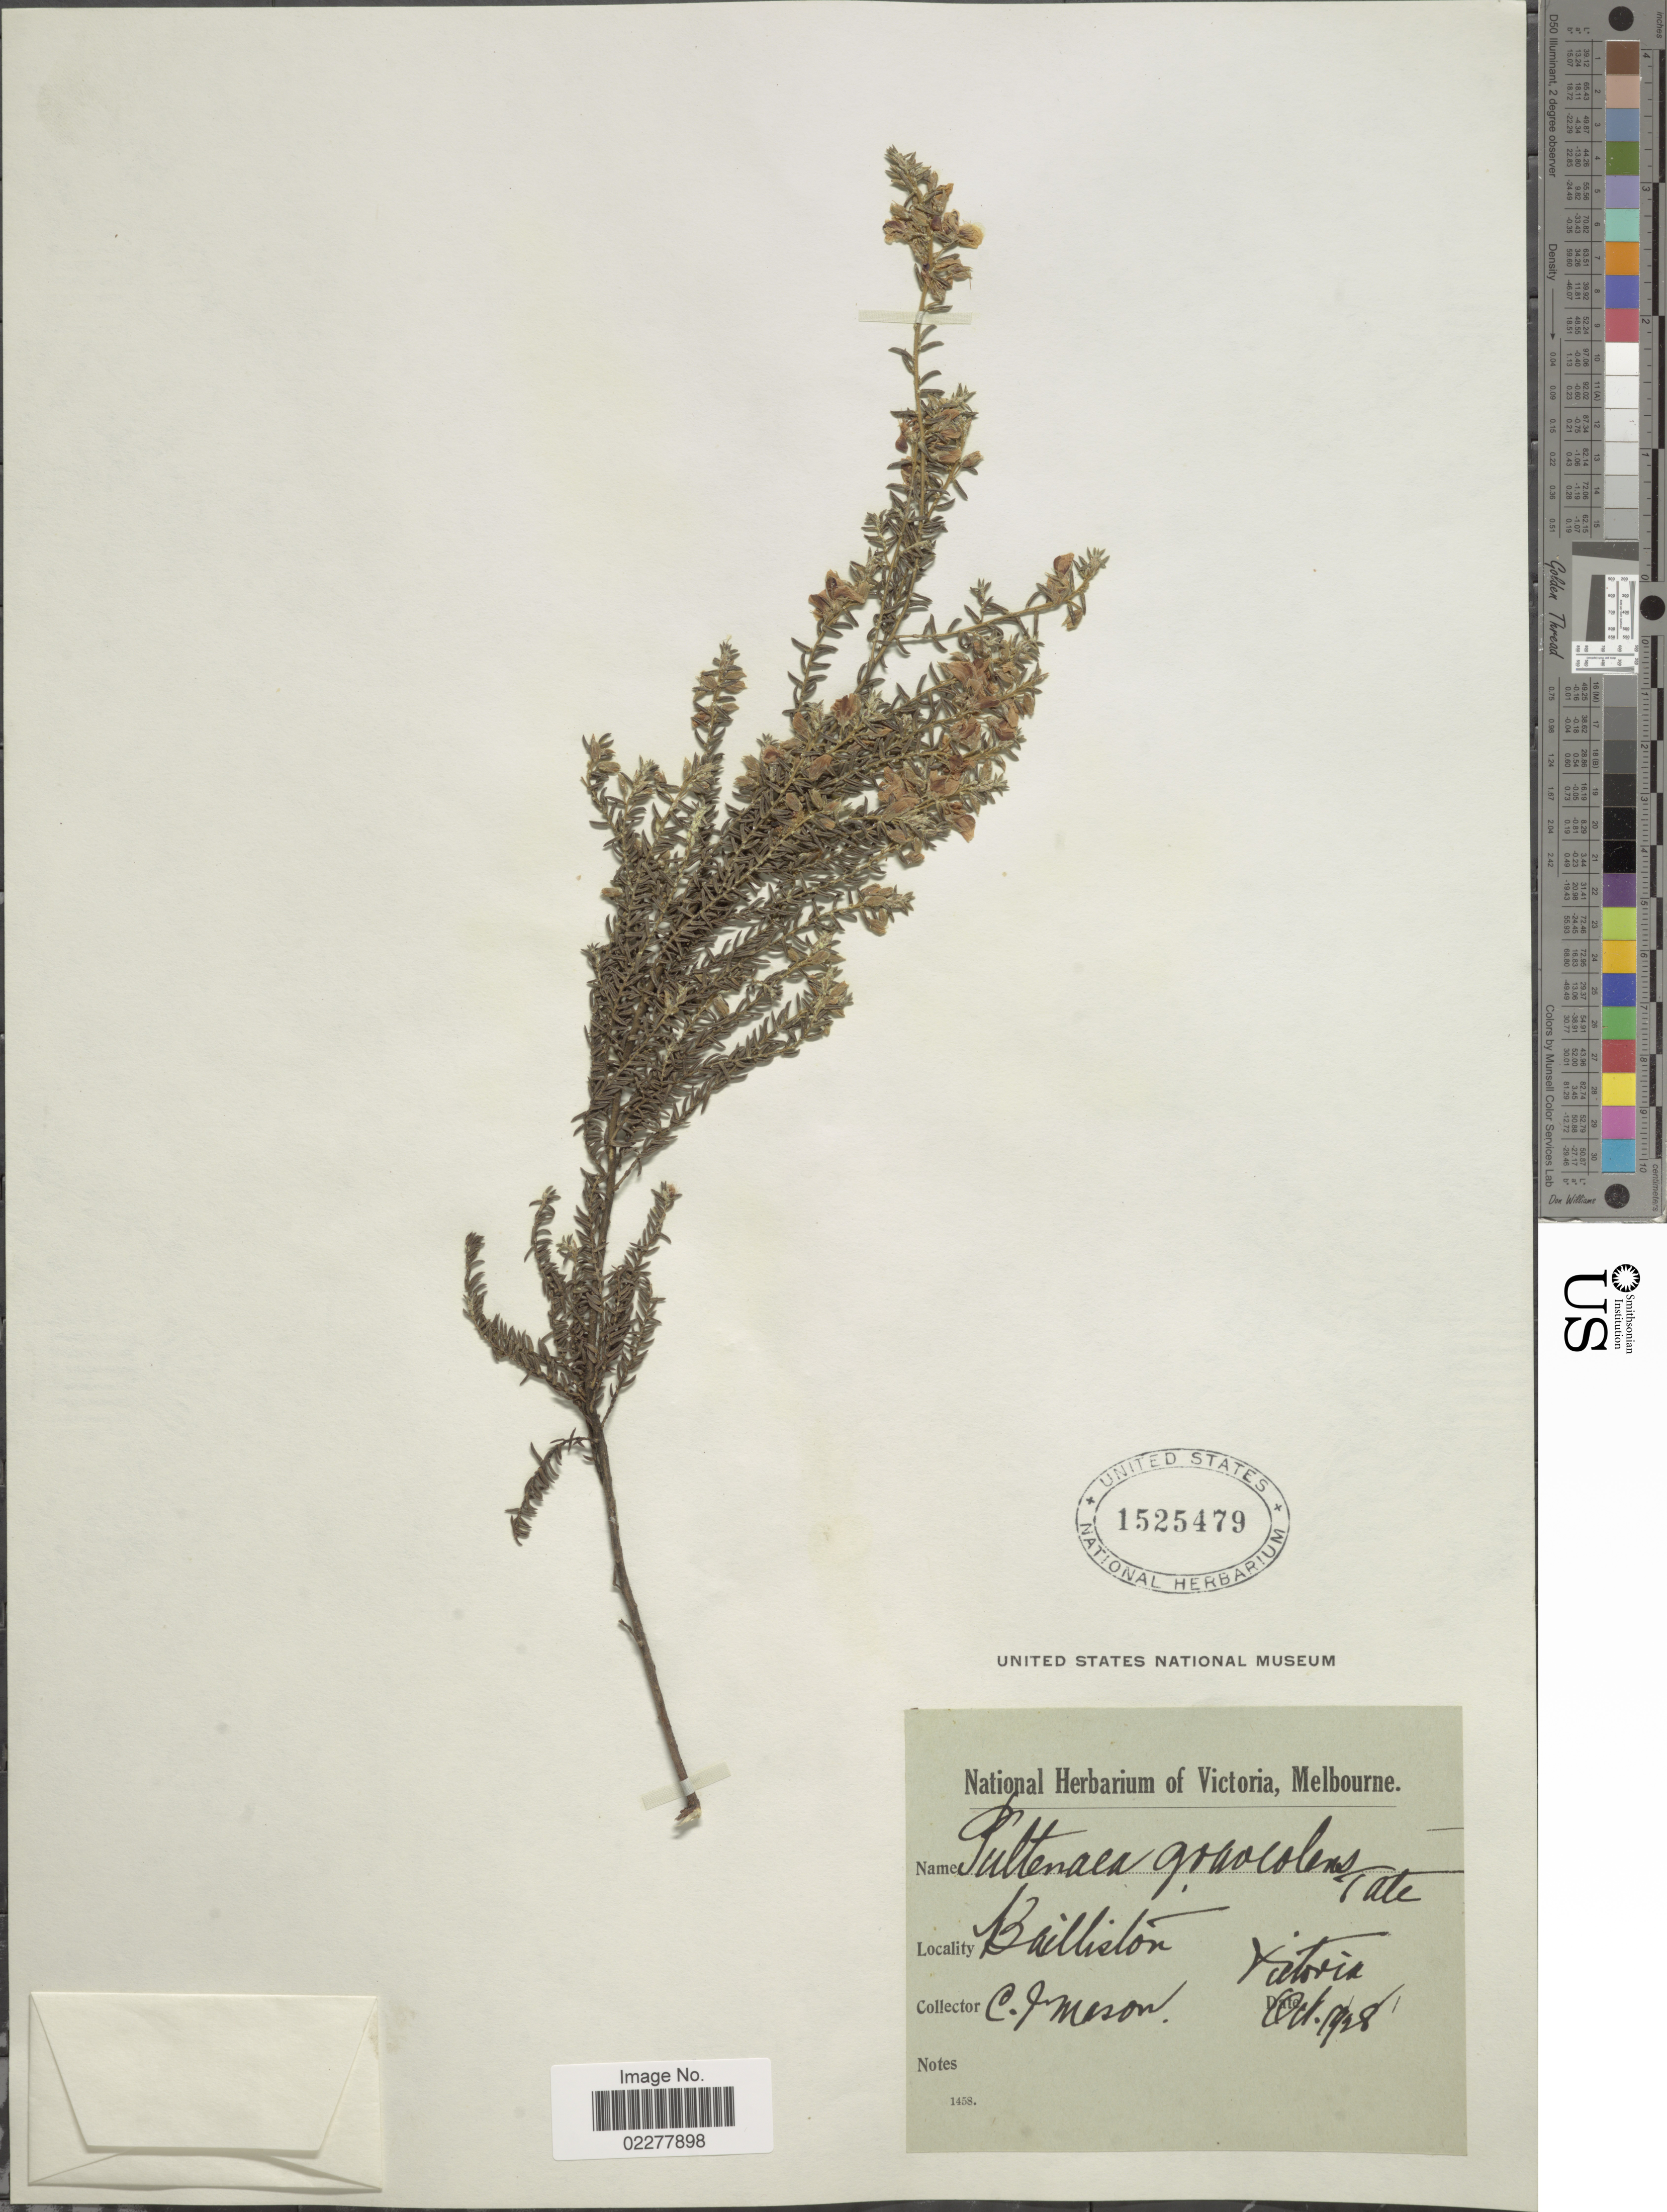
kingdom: Plantae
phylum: Tracheophyta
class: Magnoliopsida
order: Fabales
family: Fabaceae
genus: Pultenaea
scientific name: Pultenaea graveolens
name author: Tate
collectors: C. T. Mason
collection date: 1928-10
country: Australia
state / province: Victoria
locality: Bailliston, Victoria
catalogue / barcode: US 1525479